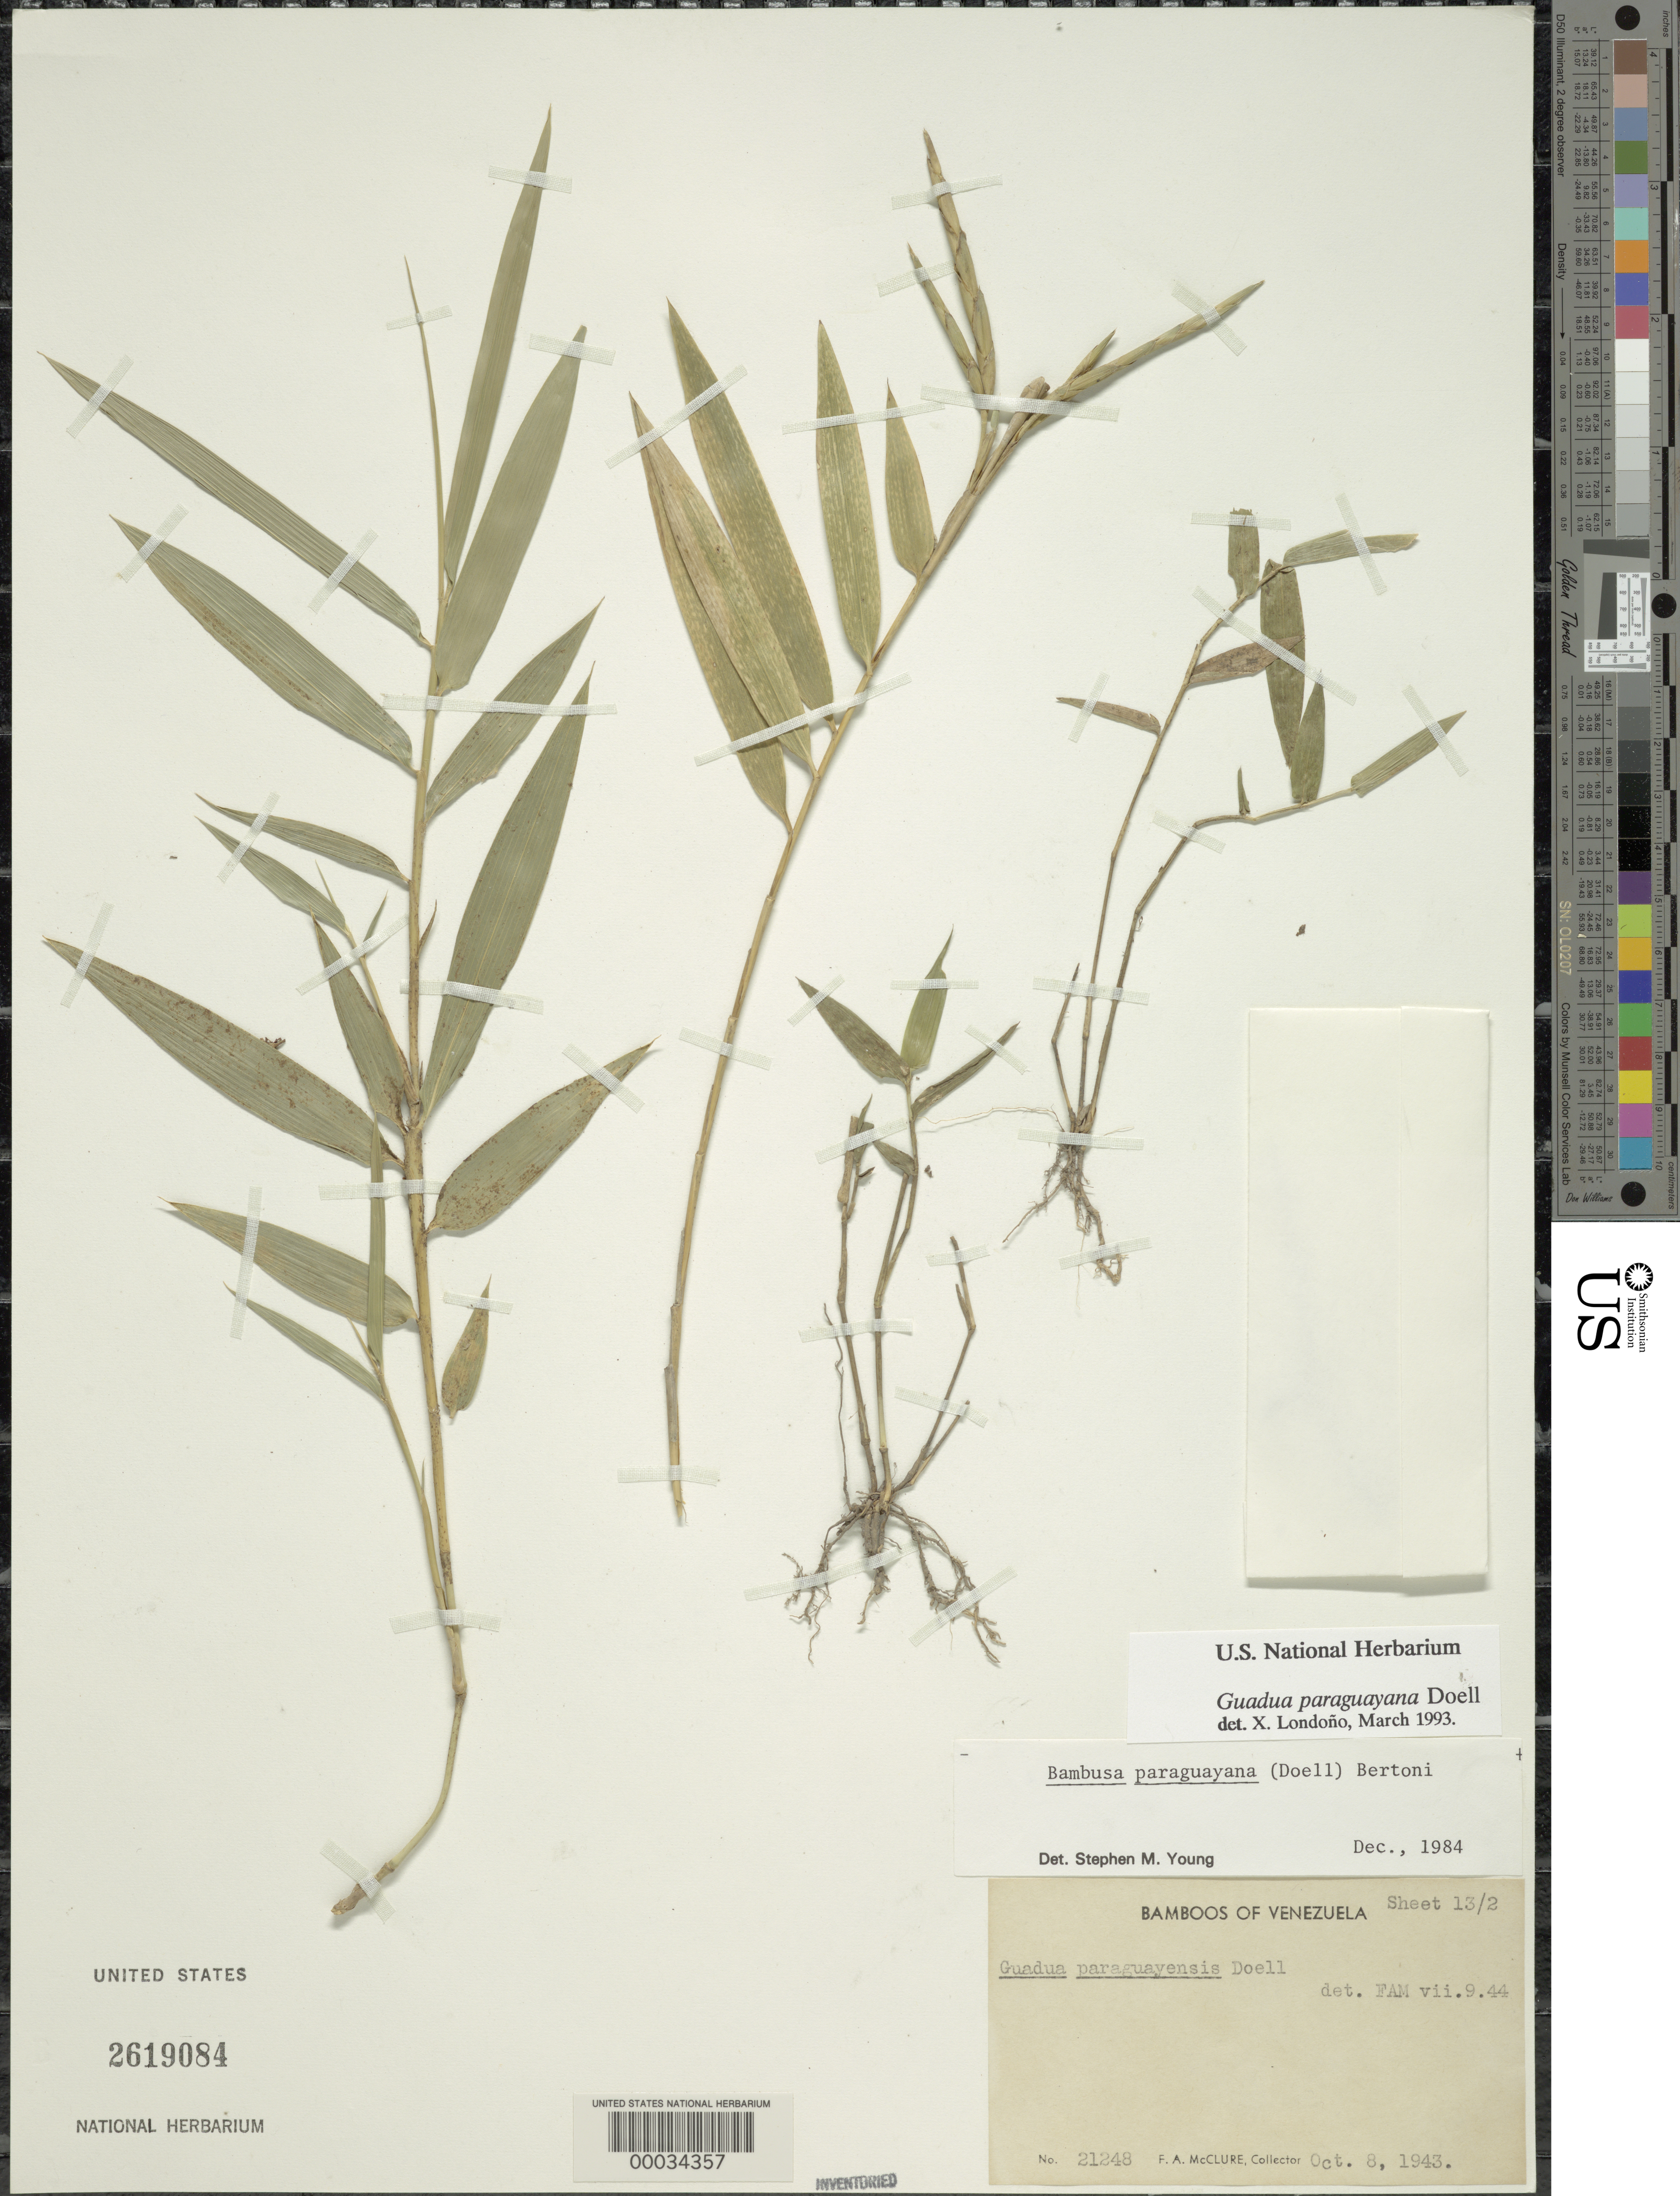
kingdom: Plantae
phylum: Tracheophyta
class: Liliopsida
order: Poales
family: Poaceae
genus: Guadua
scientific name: Guadua paraguayana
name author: Döll in Mart.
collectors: F. A. McClure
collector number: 21248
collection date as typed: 08 Oct 1943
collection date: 1943-10-08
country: Venezuela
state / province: Distrito Federal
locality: Piedra rajada, ciudad bolivar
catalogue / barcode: US 2619084